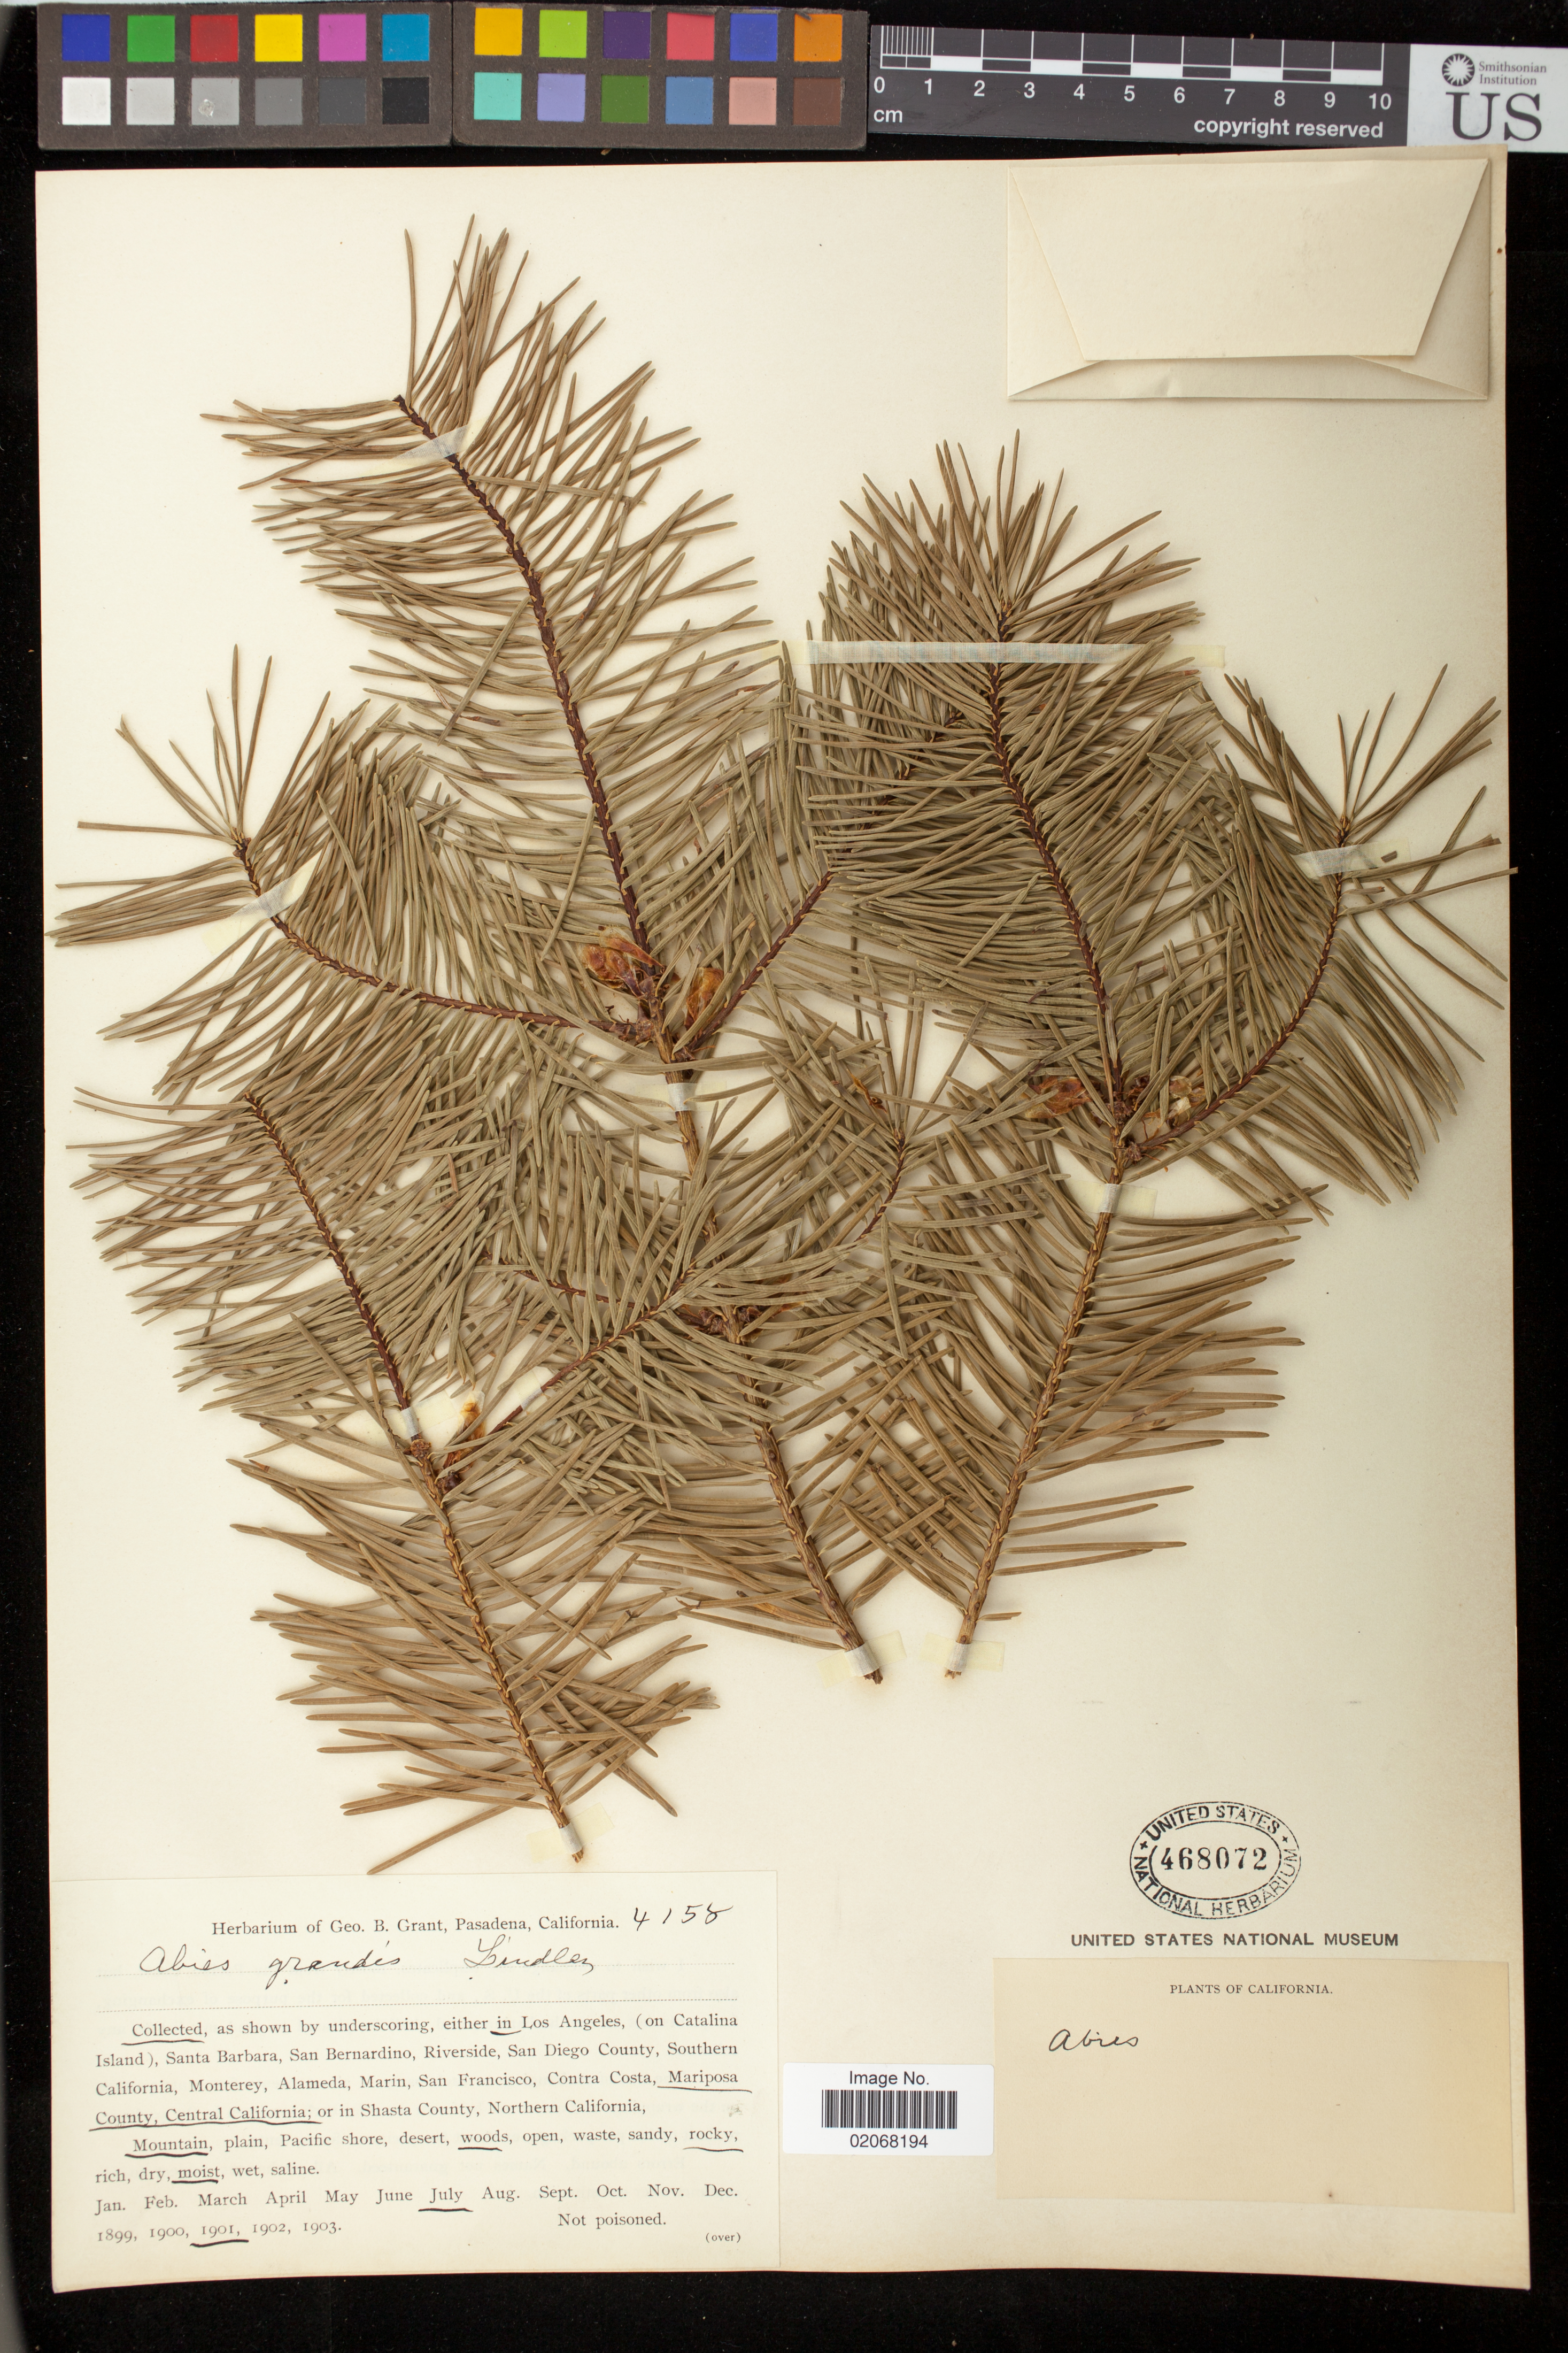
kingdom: Plantae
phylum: Tracheophyta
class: Pinopsida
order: Pinales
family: Pinaceae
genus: Abies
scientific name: Abies grandis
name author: (Douglas ex D. Don) Lindl.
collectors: ex herb. G. B. Grant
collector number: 4158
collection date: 1901-07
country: United States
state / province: California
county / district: Mariposa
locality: Central California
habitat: Mountain, woods, rocky, moist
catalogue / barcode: US 468072